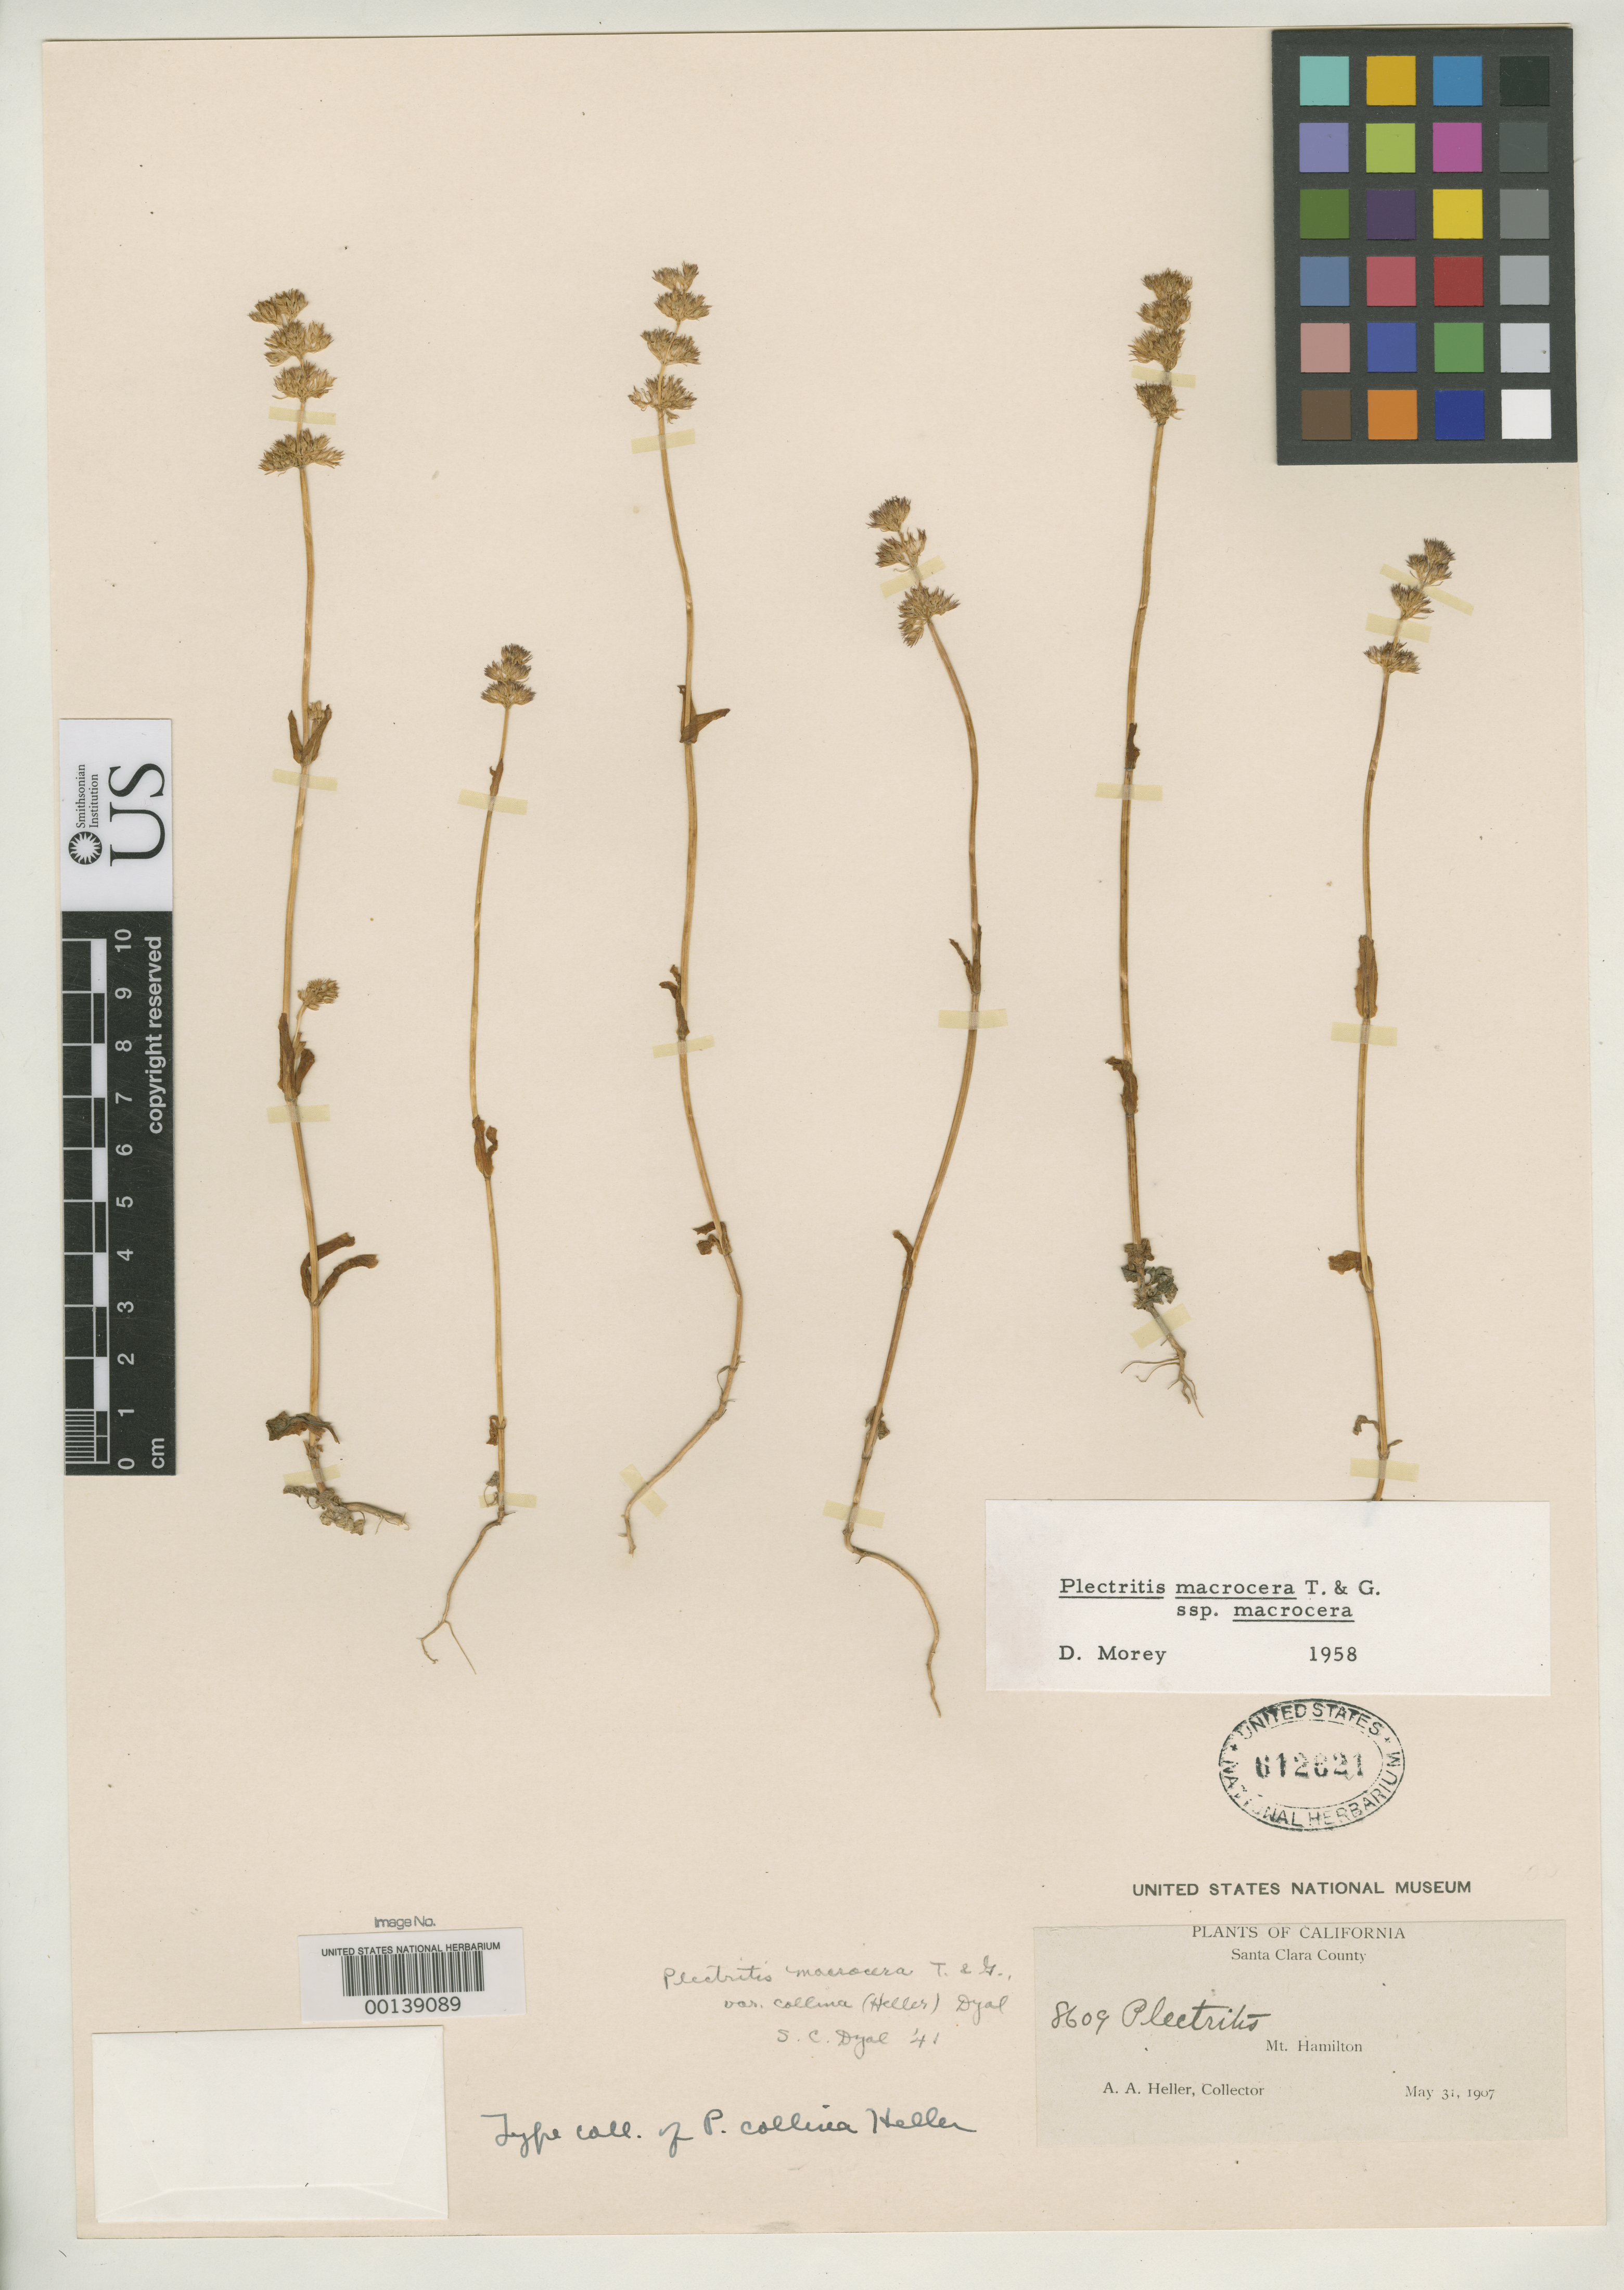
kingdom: Plantae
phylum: Tracheophyta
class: Magnoliopsida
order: Dipsacales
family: Caprifoliaceae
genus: Plectritis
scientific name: Plectritis collina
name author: A. Heller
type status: Isotype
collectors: A. A. Heller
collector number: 8609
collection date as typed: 31 May 1907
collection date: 1907-05-31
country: United States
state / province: California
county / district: Santa Clara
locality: Mt. Hamilton.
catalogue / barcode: US 612621